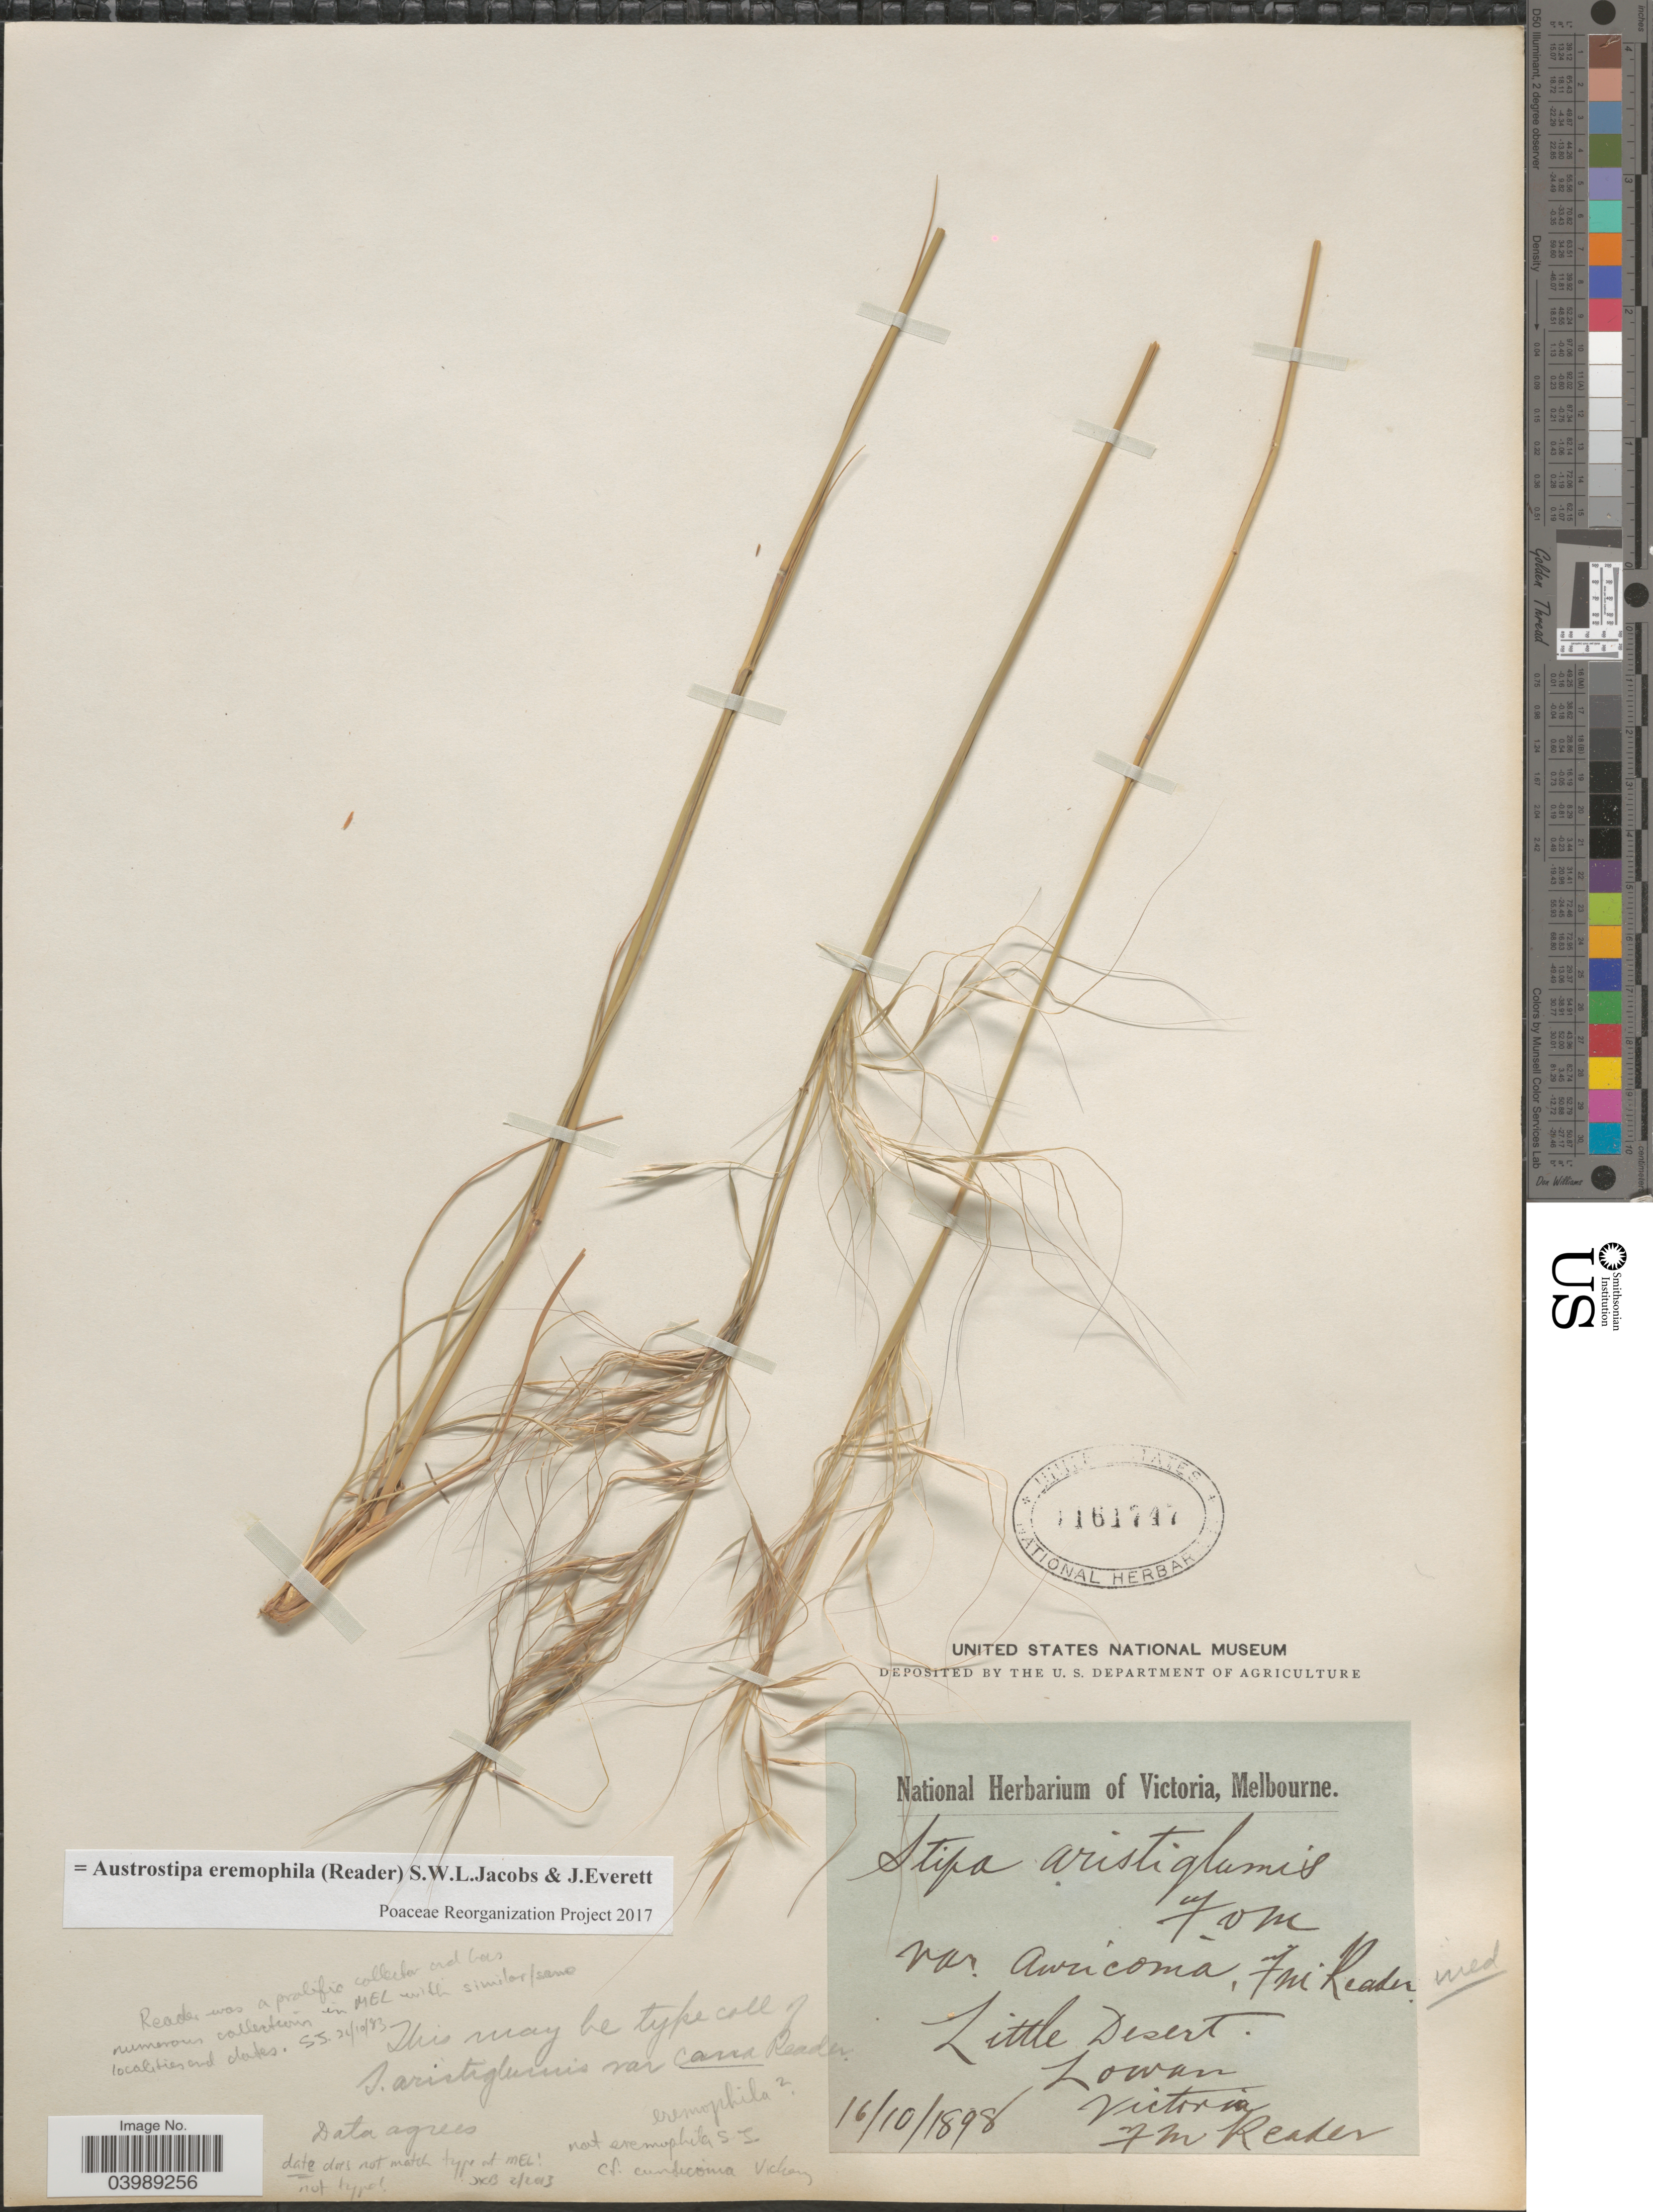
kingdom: Plantae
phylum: Tracheophyta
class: Liliopsida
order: Poales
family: Poaceae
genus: Austrostipa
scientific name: Austrostipa eremophila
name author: (Reader) S.W.L. Jacobs & J. Everett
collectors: F. Reader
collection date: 1898-10-16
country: Australia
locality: Little Desert. Lowan. Victoria.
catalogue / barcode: US 1161747